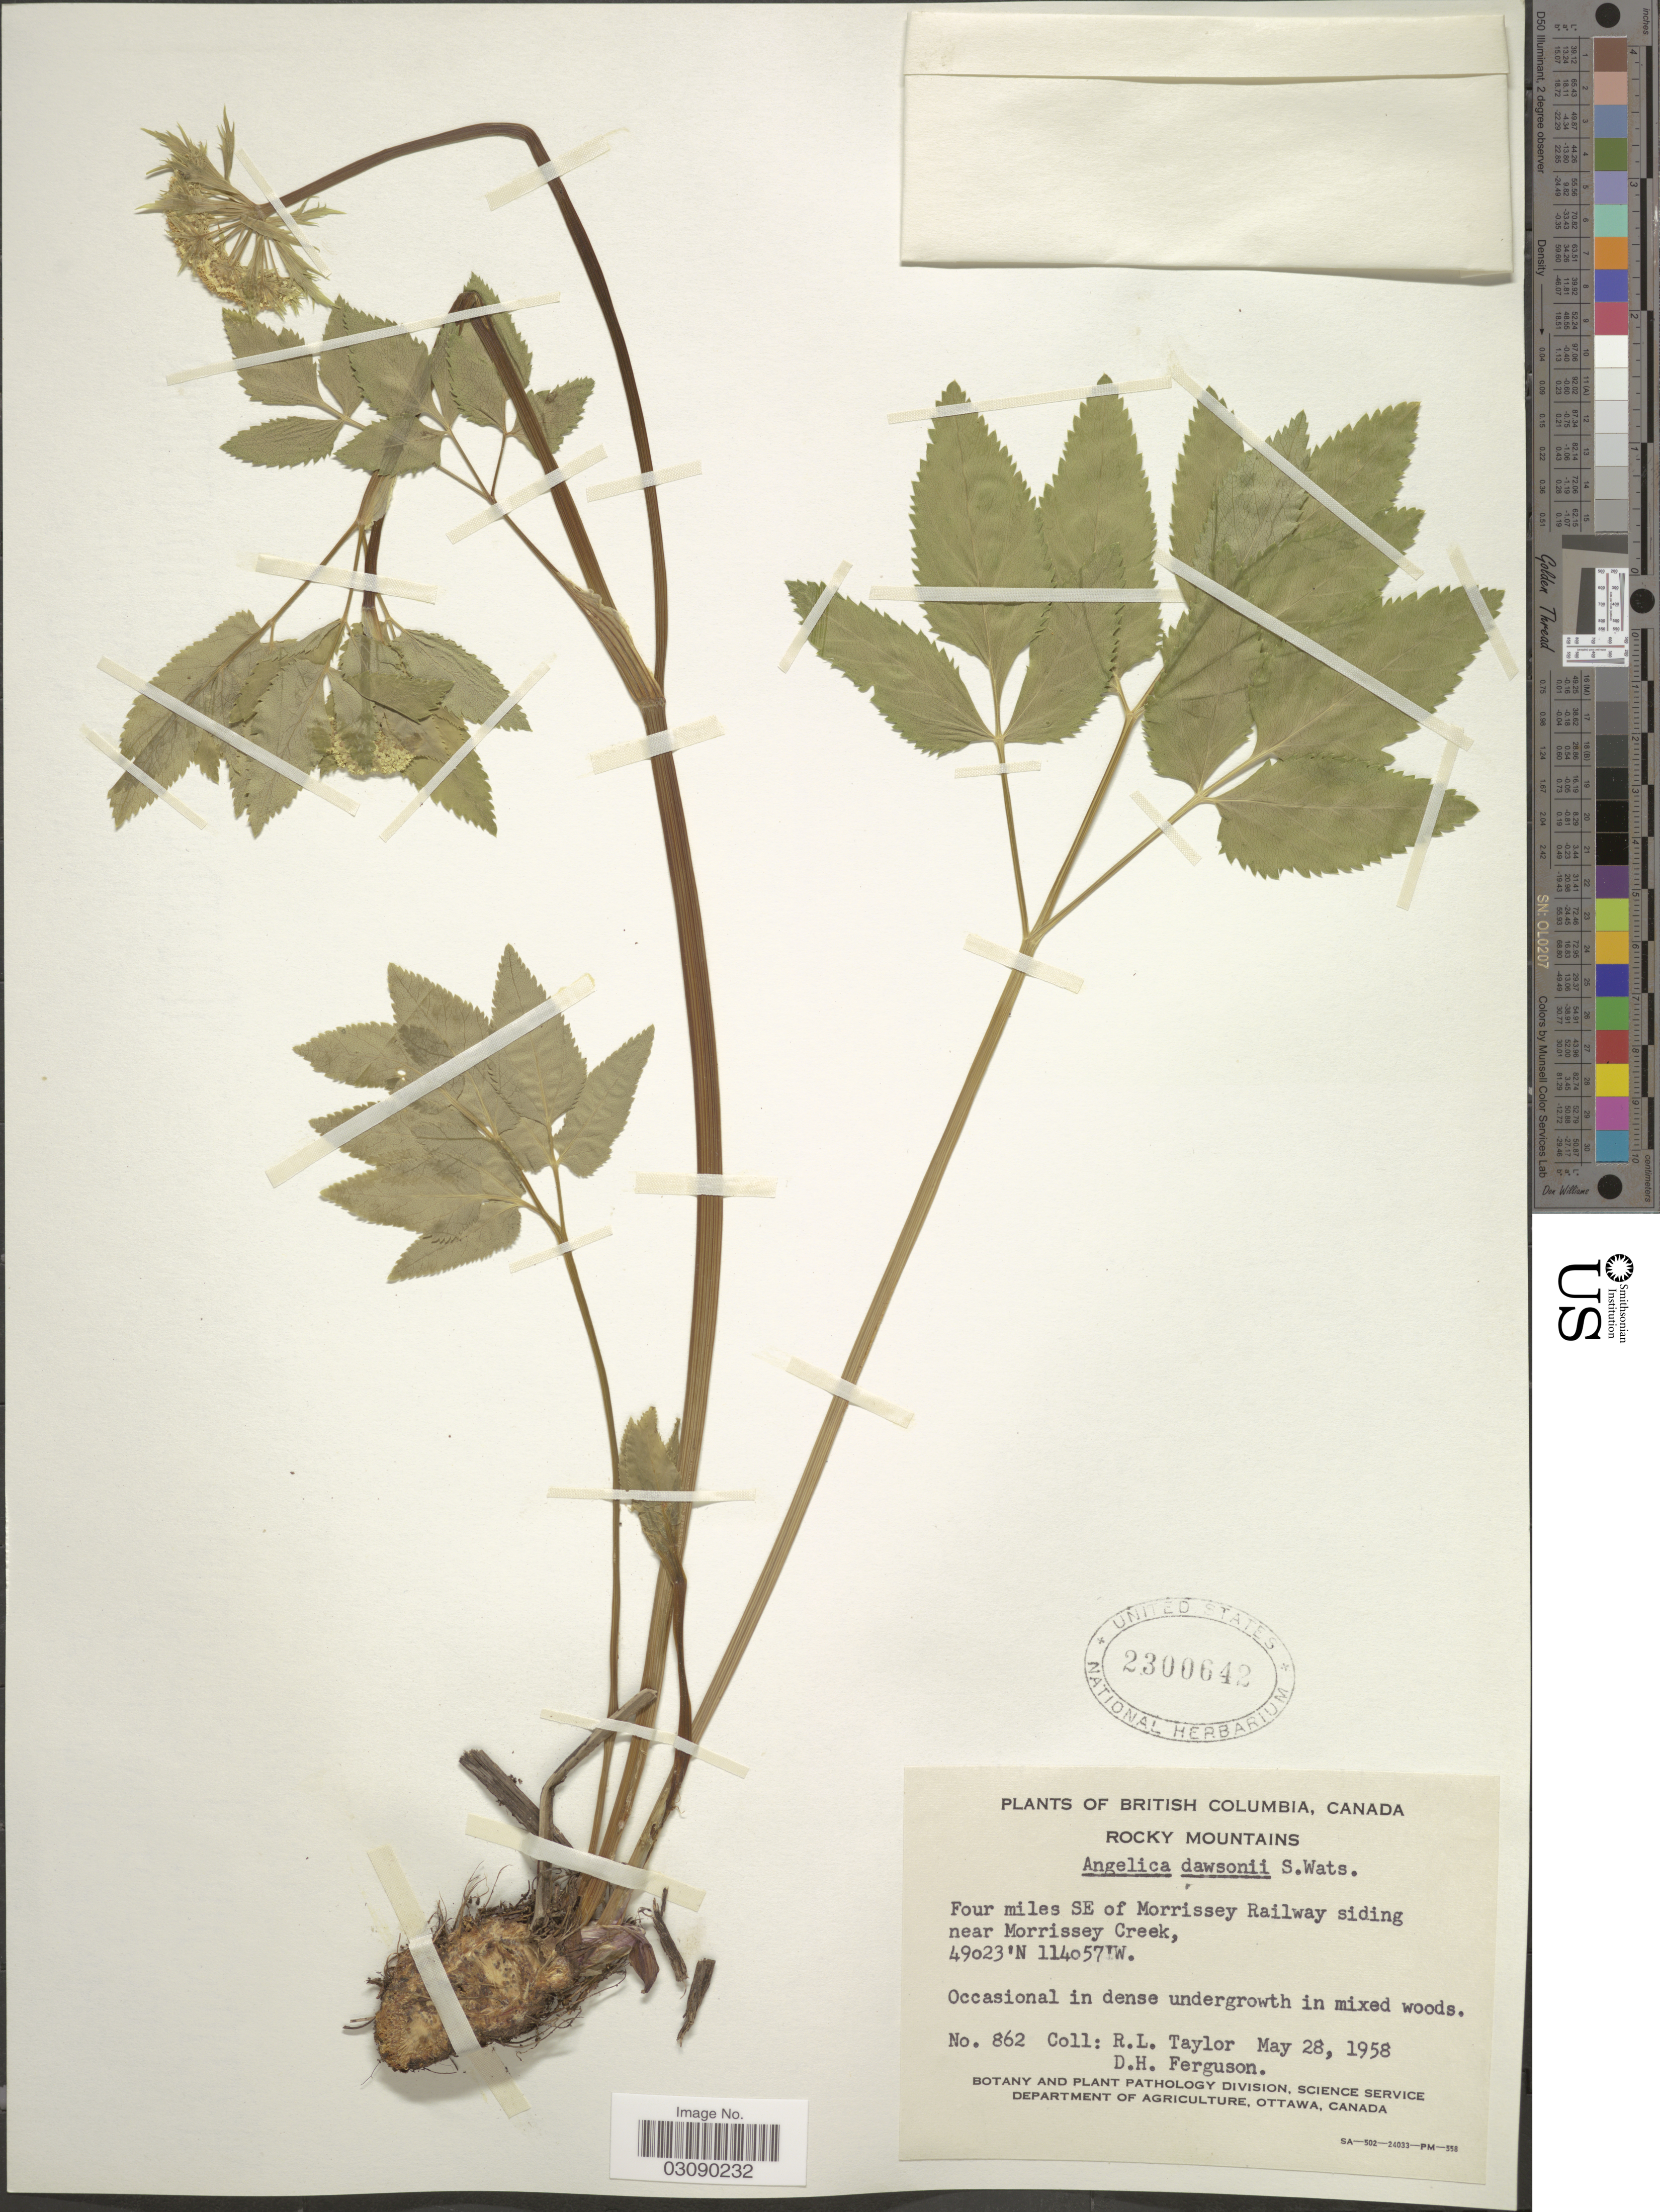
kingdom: Plantae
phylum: Tracheophyta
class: Magnoliopsida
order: Apiales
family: Apiaceae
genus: Angelica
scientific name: Angelica dawsonii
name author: S. Watson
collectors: R. Taylor & D. Ferguson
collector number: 862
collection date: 1958-05-28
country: Canada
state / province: British Columbia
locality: Rocky Mountains. Four miles SE of Morrissey Railway siding near Morrisey Creek.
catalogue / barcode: US 2300642